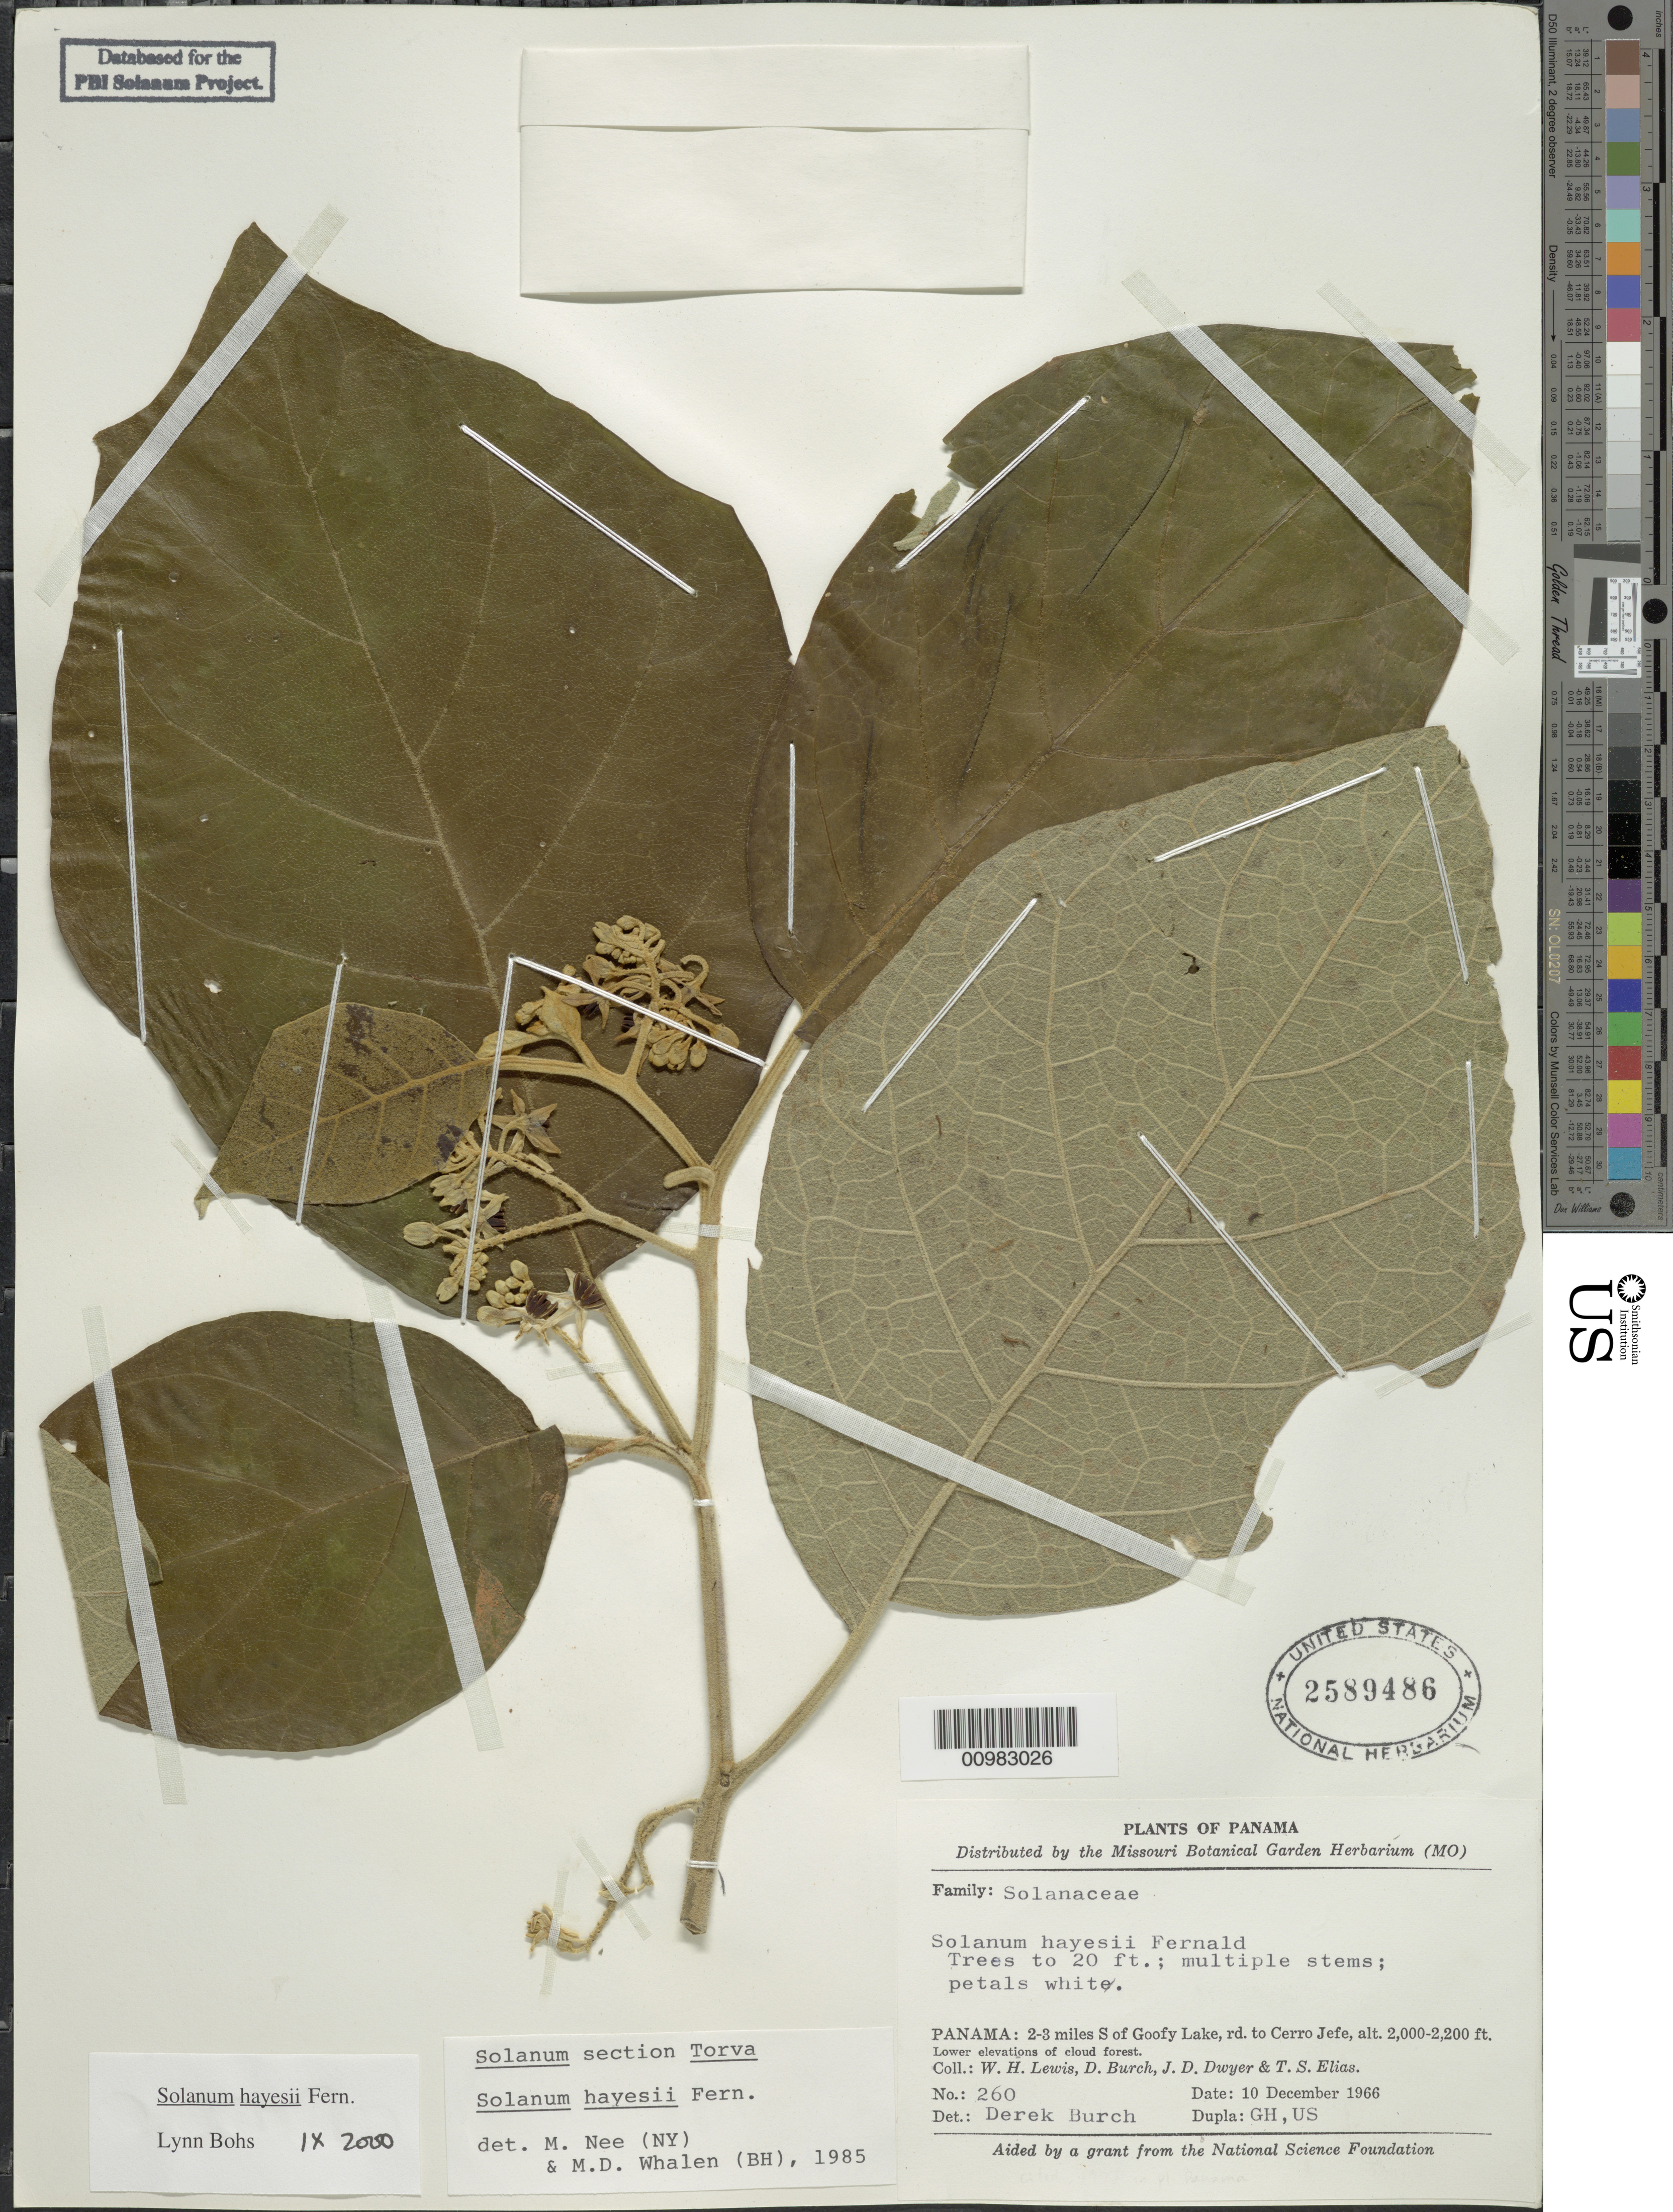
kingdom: Plantae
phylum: Tracheophyta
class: Magnoliopsida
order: Solanales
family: Solanaceae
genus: Solanum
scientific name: Solanum hayesii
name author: Fernald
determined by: Bohs, L. A.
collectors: W. H. Lewis, D. Burch, J. D. Dwyer & T. S. Elias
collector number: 260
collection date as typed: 10 Dec 1966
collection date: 1966-12-10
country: Panama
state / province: Panamá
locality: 2-3 miles S of Goofy Lake, rd. to Cerro Jefe. Lower elevations.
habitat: Cloud forest.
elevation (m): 609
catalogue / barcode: US 2589486